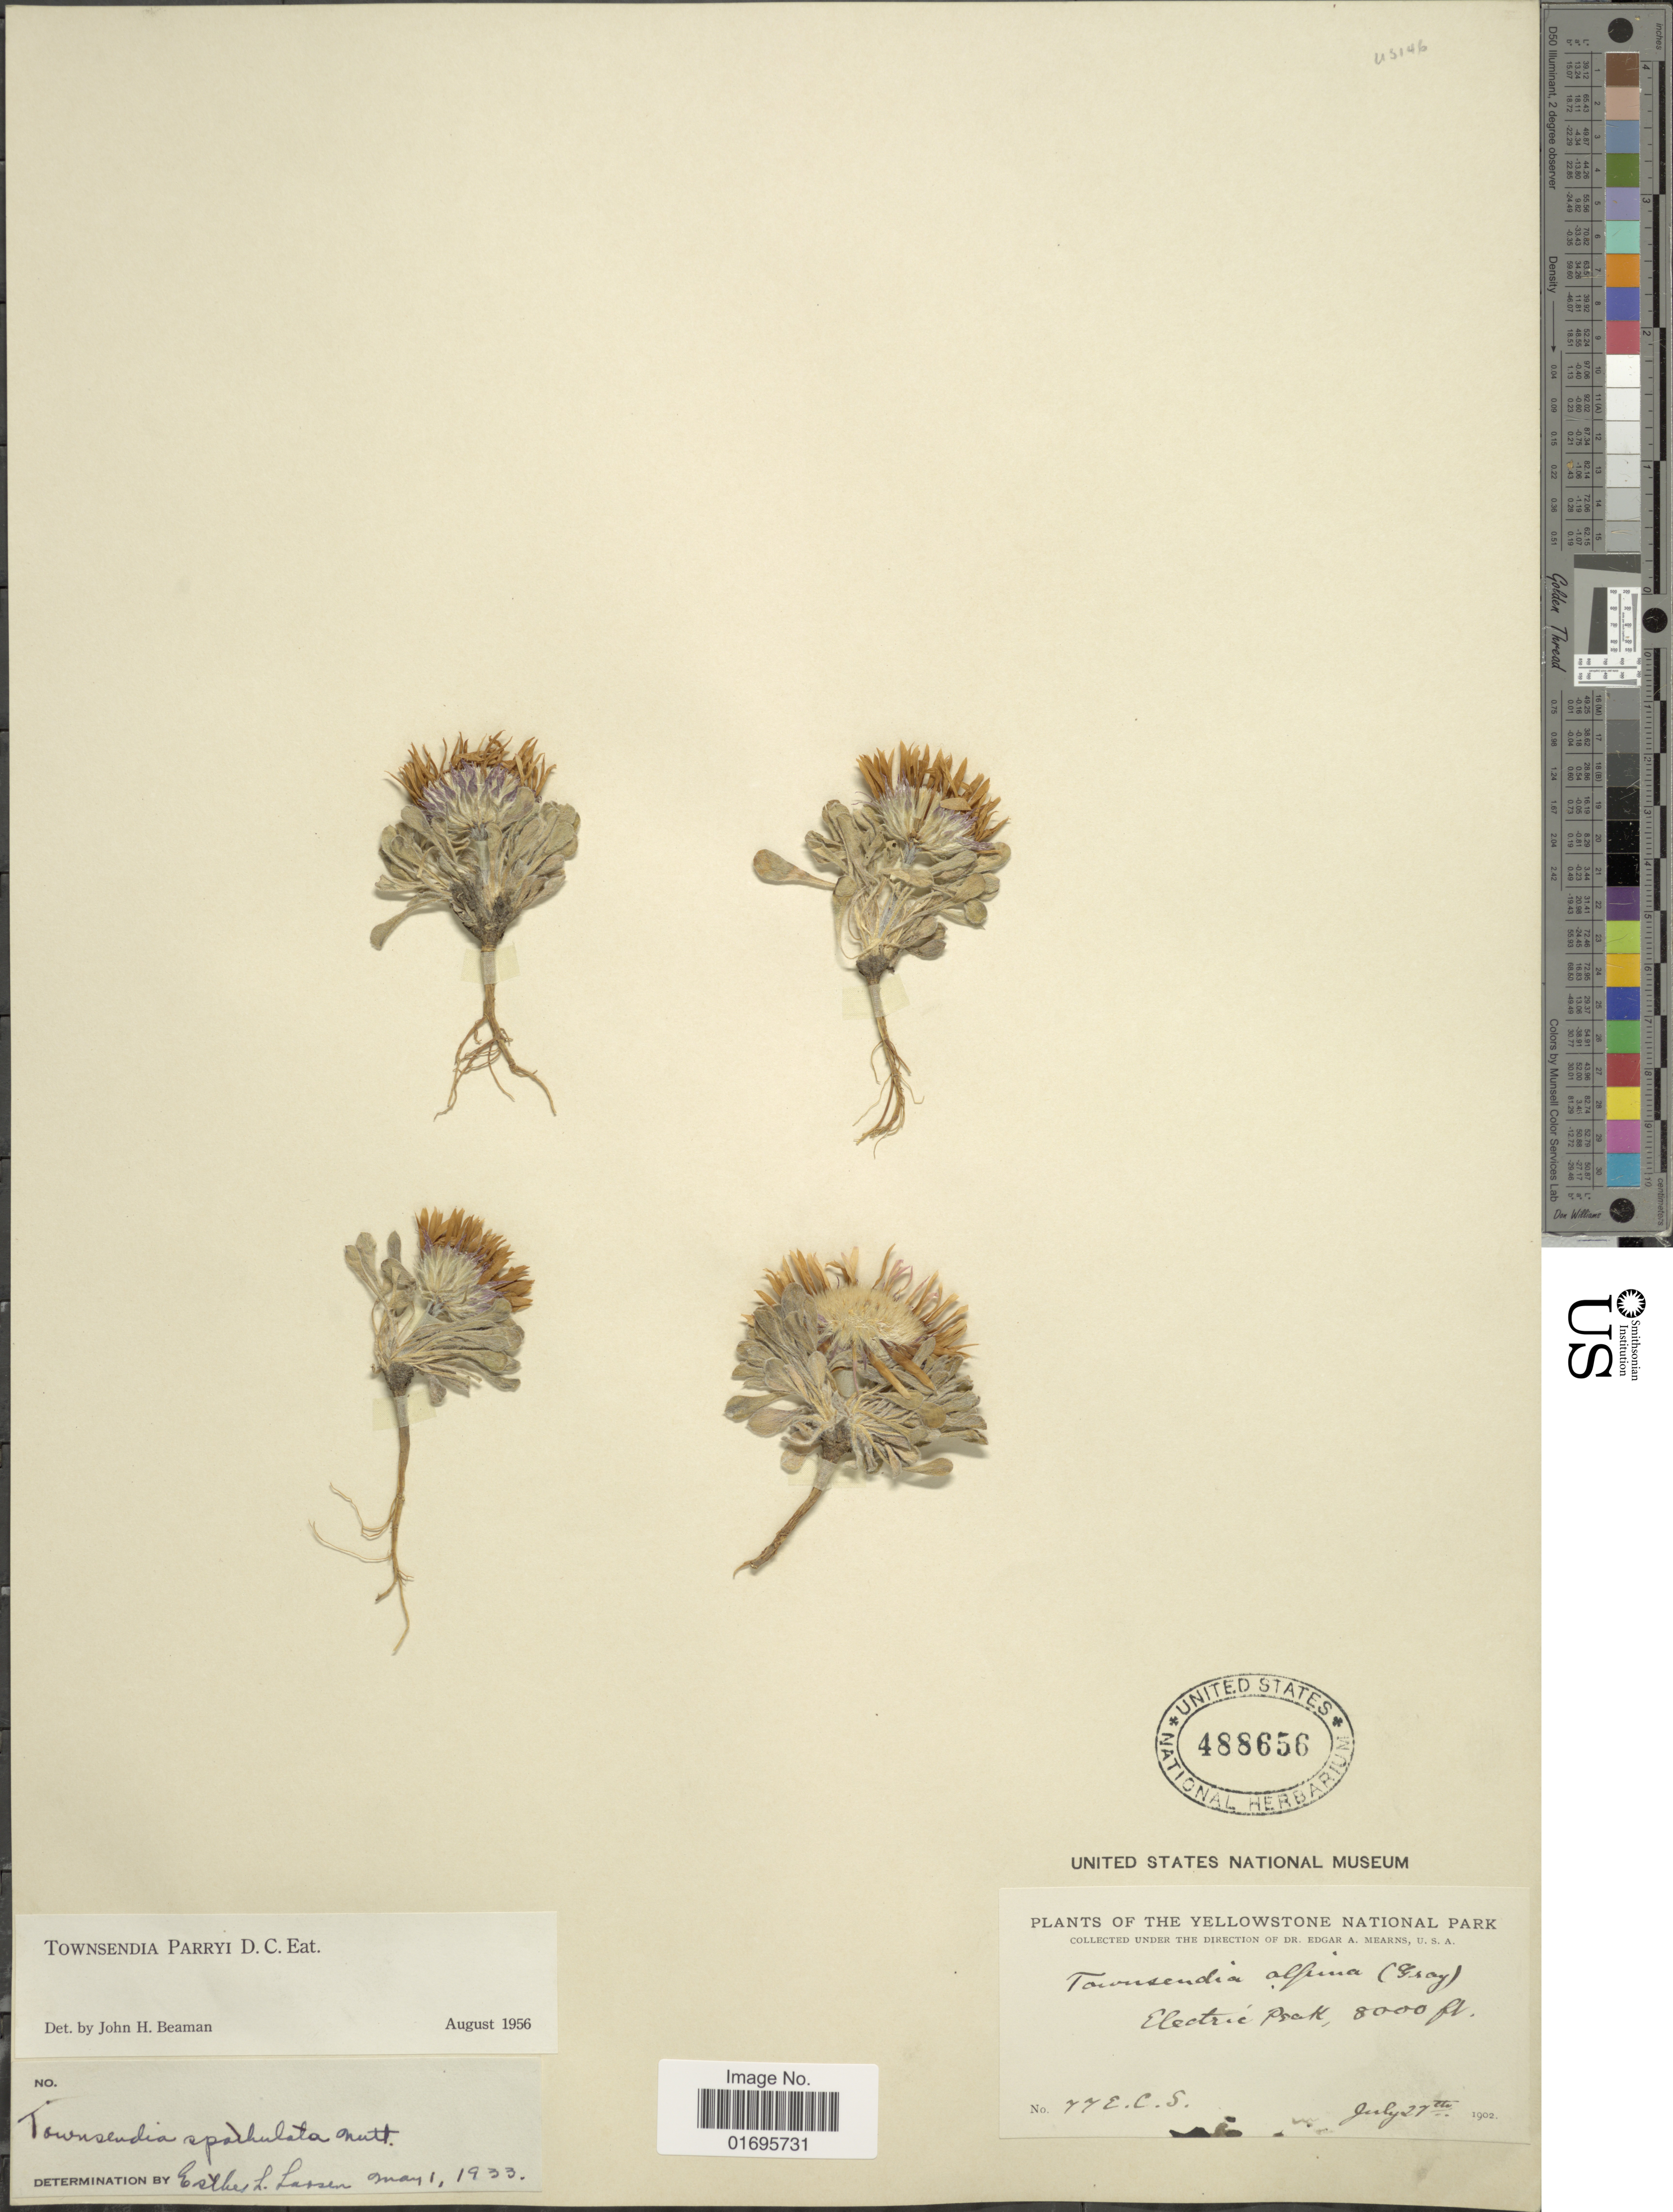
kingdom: Plantae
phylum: Tracheophyta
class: Magnoliopsida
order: Asterales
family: Asteraceae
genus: Townsendia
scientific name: Townsendia parryi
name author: D.C. Eaton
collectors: E. C. Smith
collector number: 77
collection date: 1902-07-27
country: United States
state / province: Montana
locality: Yellowstone National Park. Electric Peak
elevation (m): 2438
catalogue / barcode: US 488656